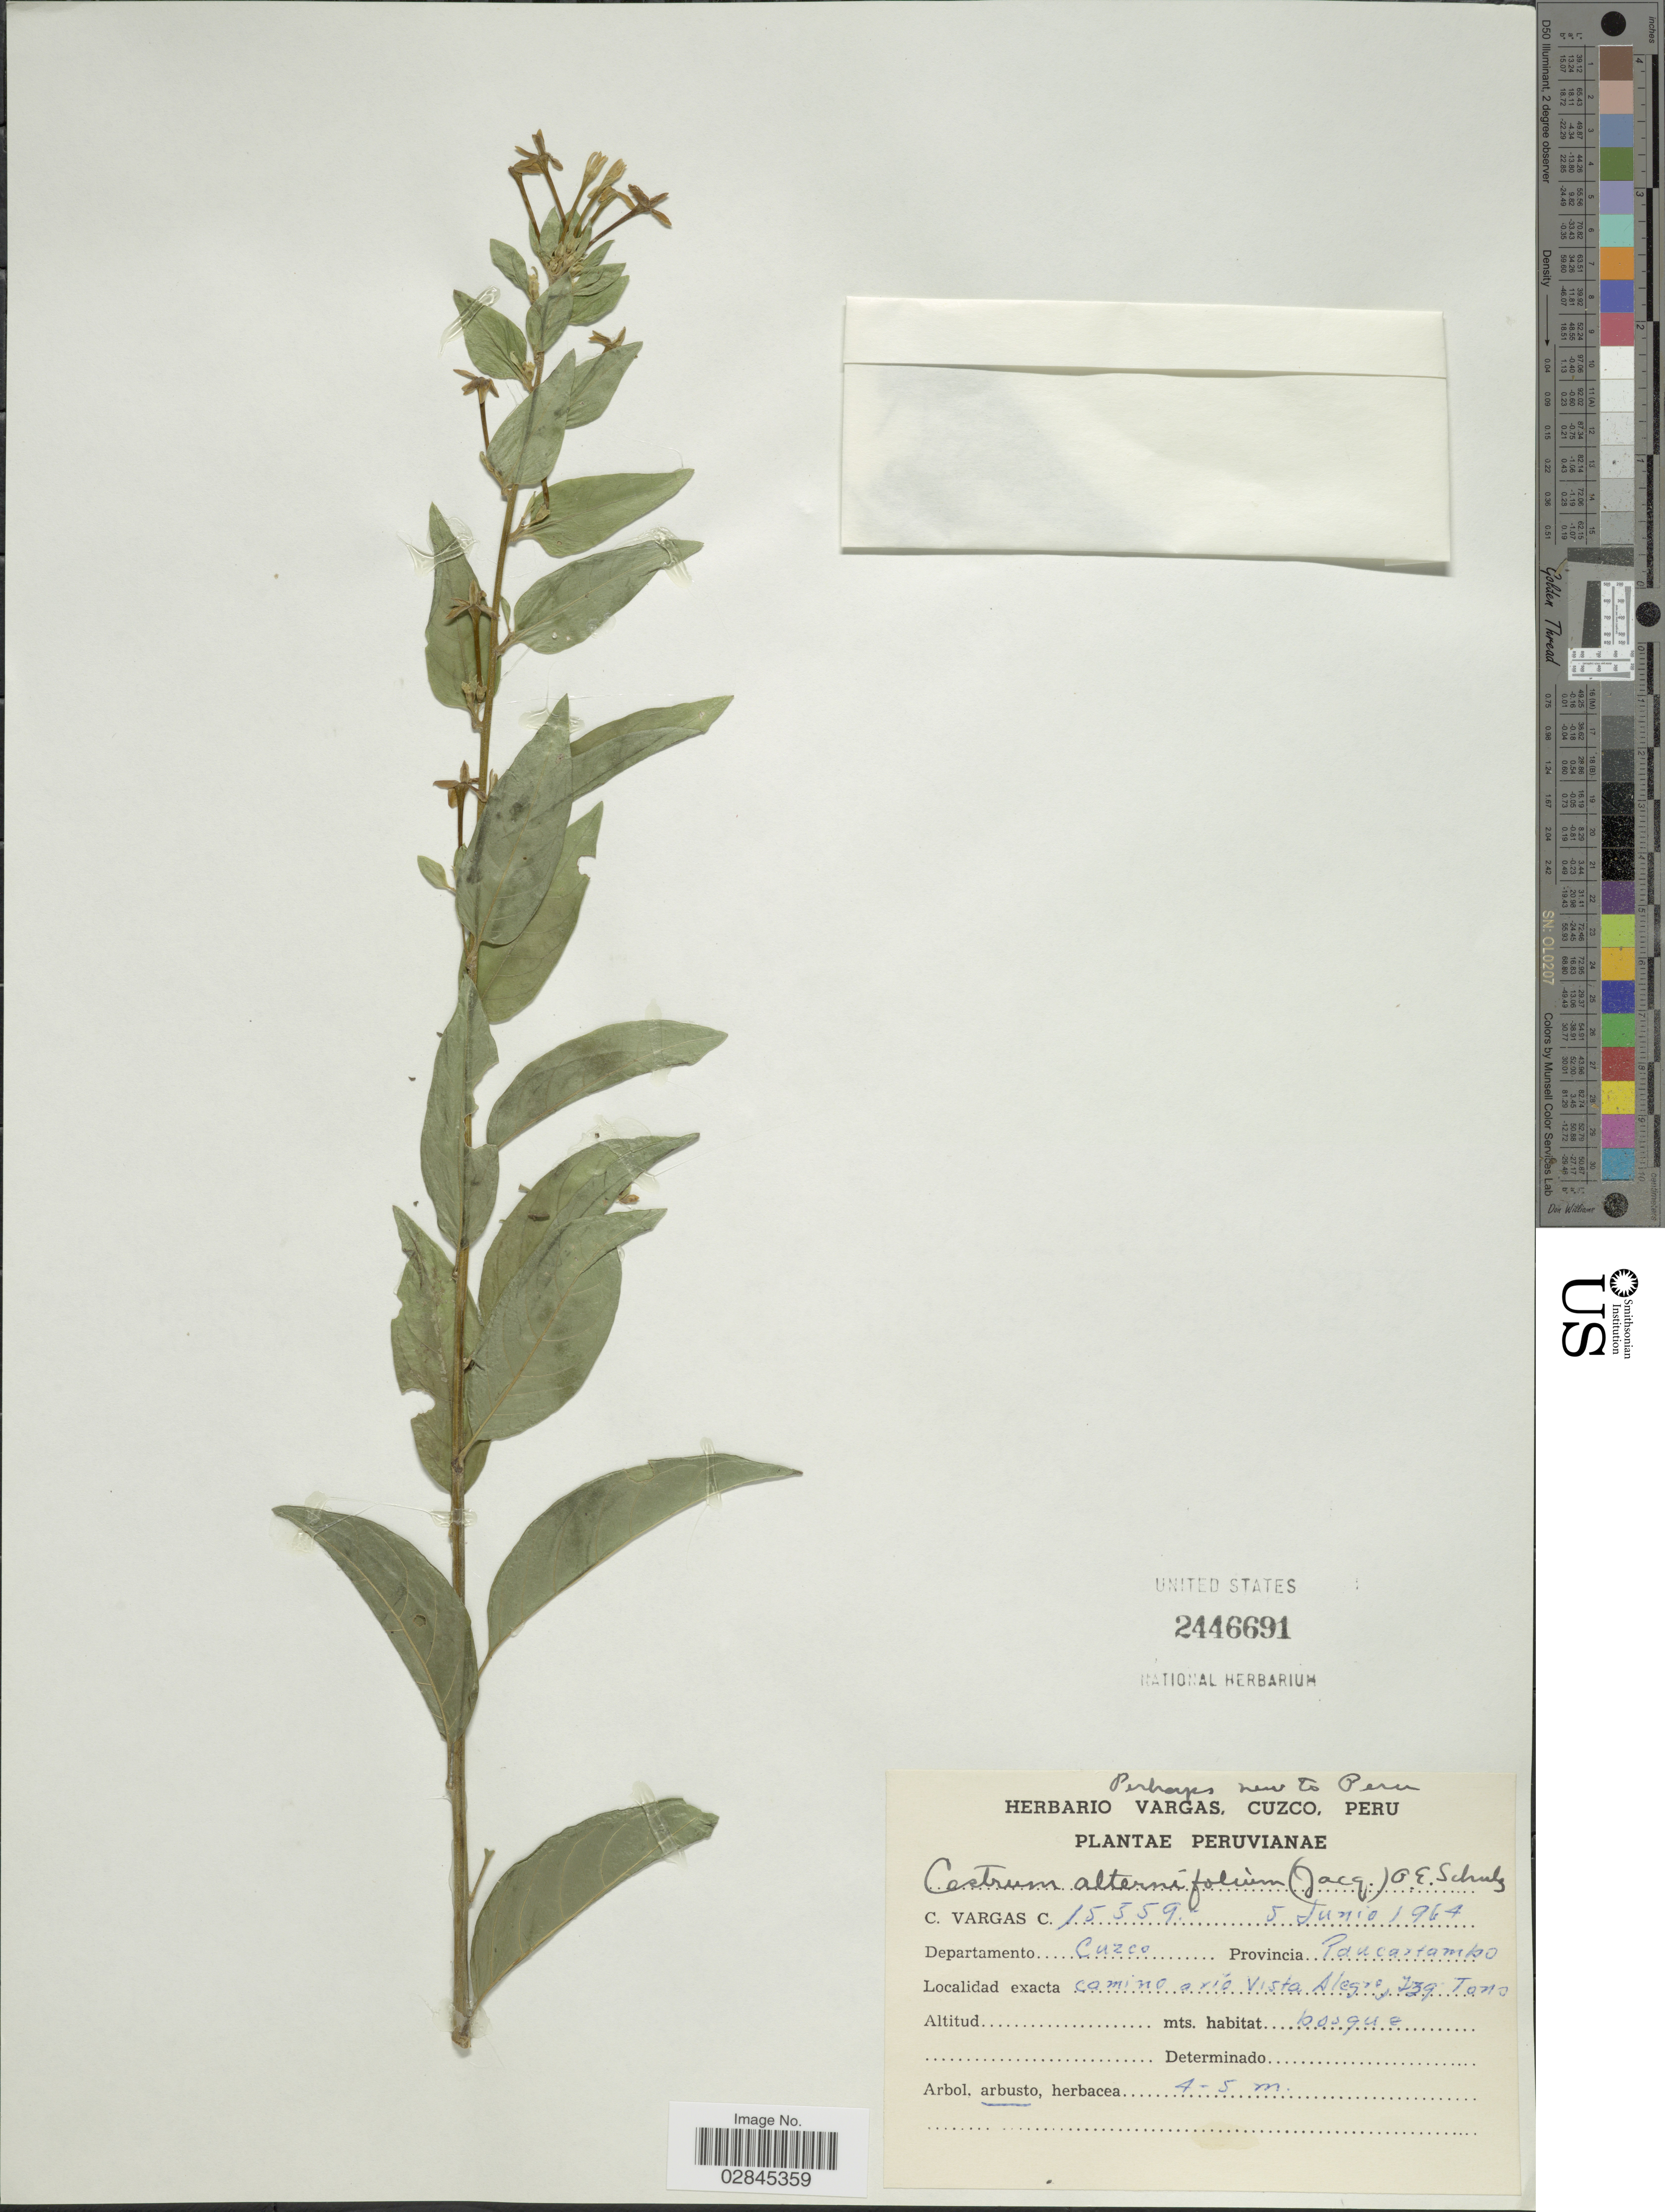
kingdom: Plantae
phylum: Tracheophyta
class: Magnoliopsida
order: Solanales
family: Solanaceae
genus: Cestrum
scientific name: Cestrum sp.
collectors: C. Vargas Calderón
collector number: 15559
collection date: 1964-06-05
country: Peru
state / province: Cusco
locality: Camino a río Vista Alegre, Izq. Tono, Provincia Paucartambo, Departamento Cuzco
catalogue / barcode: US 2446691